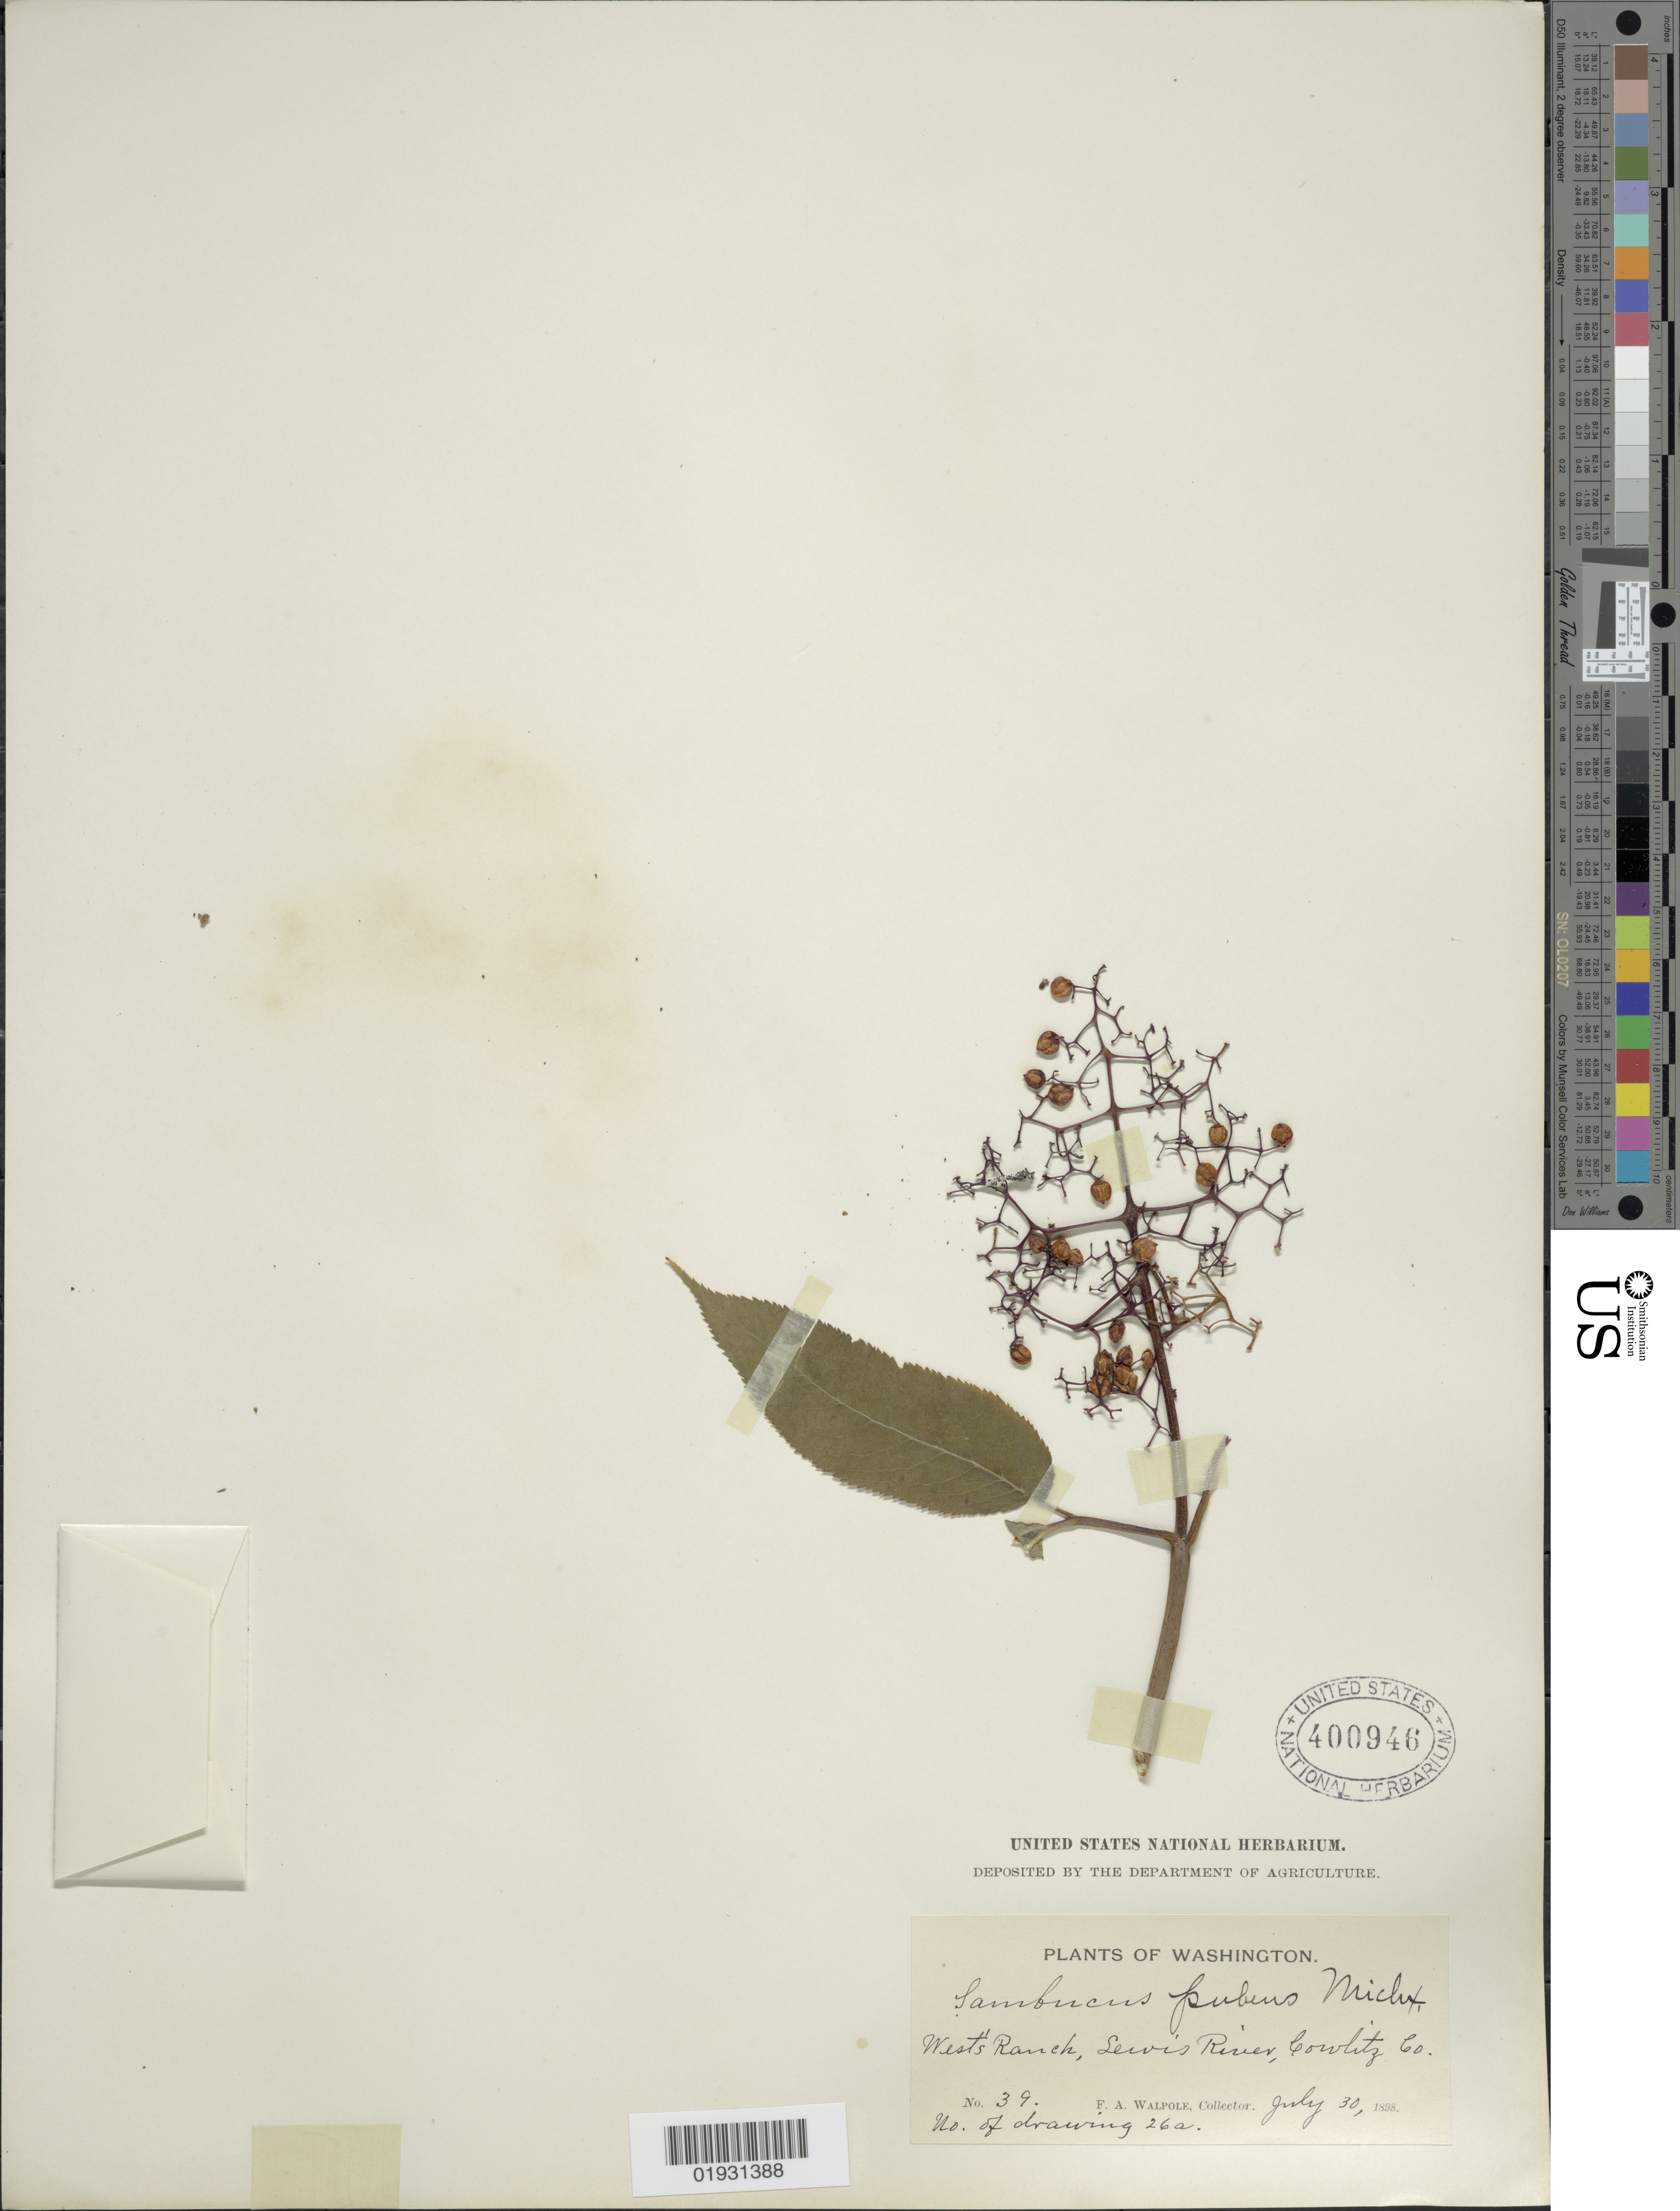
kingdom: Plantae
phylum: Tracheophyta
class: Magnoliopsida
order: Dipsacales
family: Viburnaceae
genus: Sambucus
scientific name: Sambucus racemosa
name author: L.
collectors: F. Walpole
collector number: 39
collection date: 1898-07-30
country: United States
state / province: Washington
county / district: Cowlitz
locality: West's Ranch, Lewis River, Cowlitz Co.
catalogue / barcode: US 400946